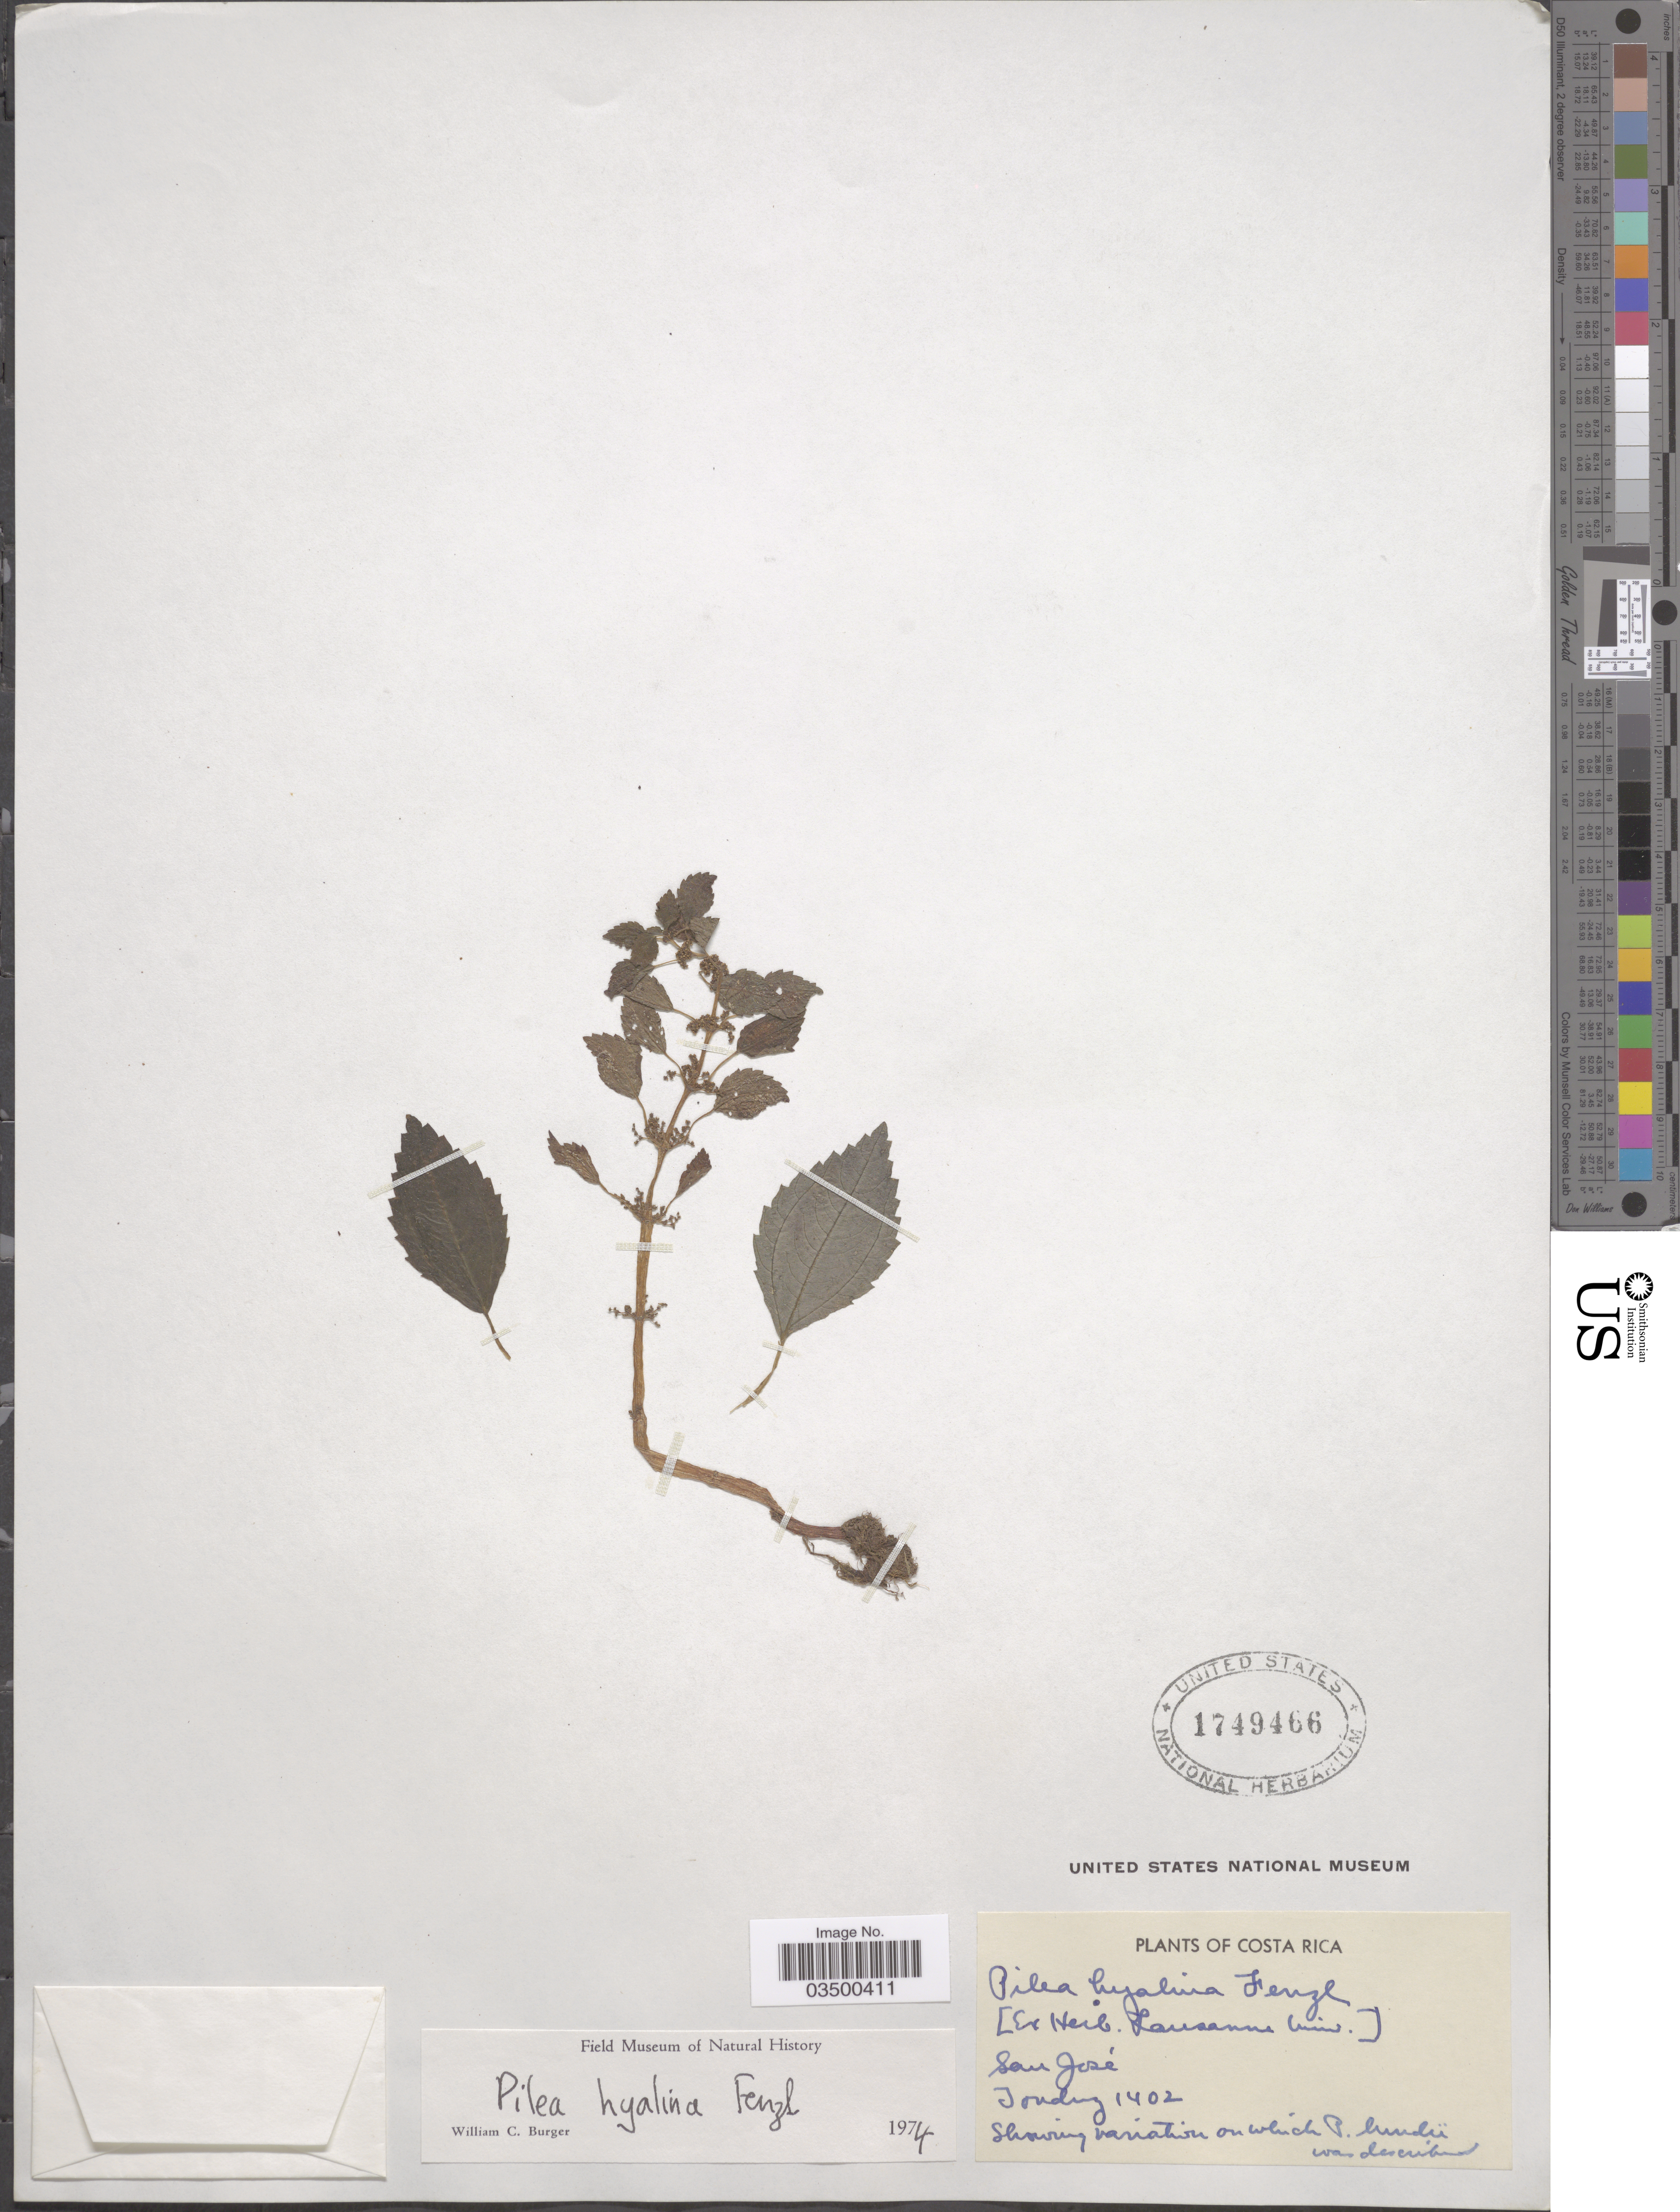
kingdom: Plantae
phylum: Tracheophyta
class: Magnoliopsida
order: Rosales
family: Urticaceae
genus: Pilea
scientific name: Pilea hyalina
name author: Fenzl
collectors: Tonduz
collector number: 1402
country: Costa Rica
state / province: San José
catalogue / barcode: US 1749466